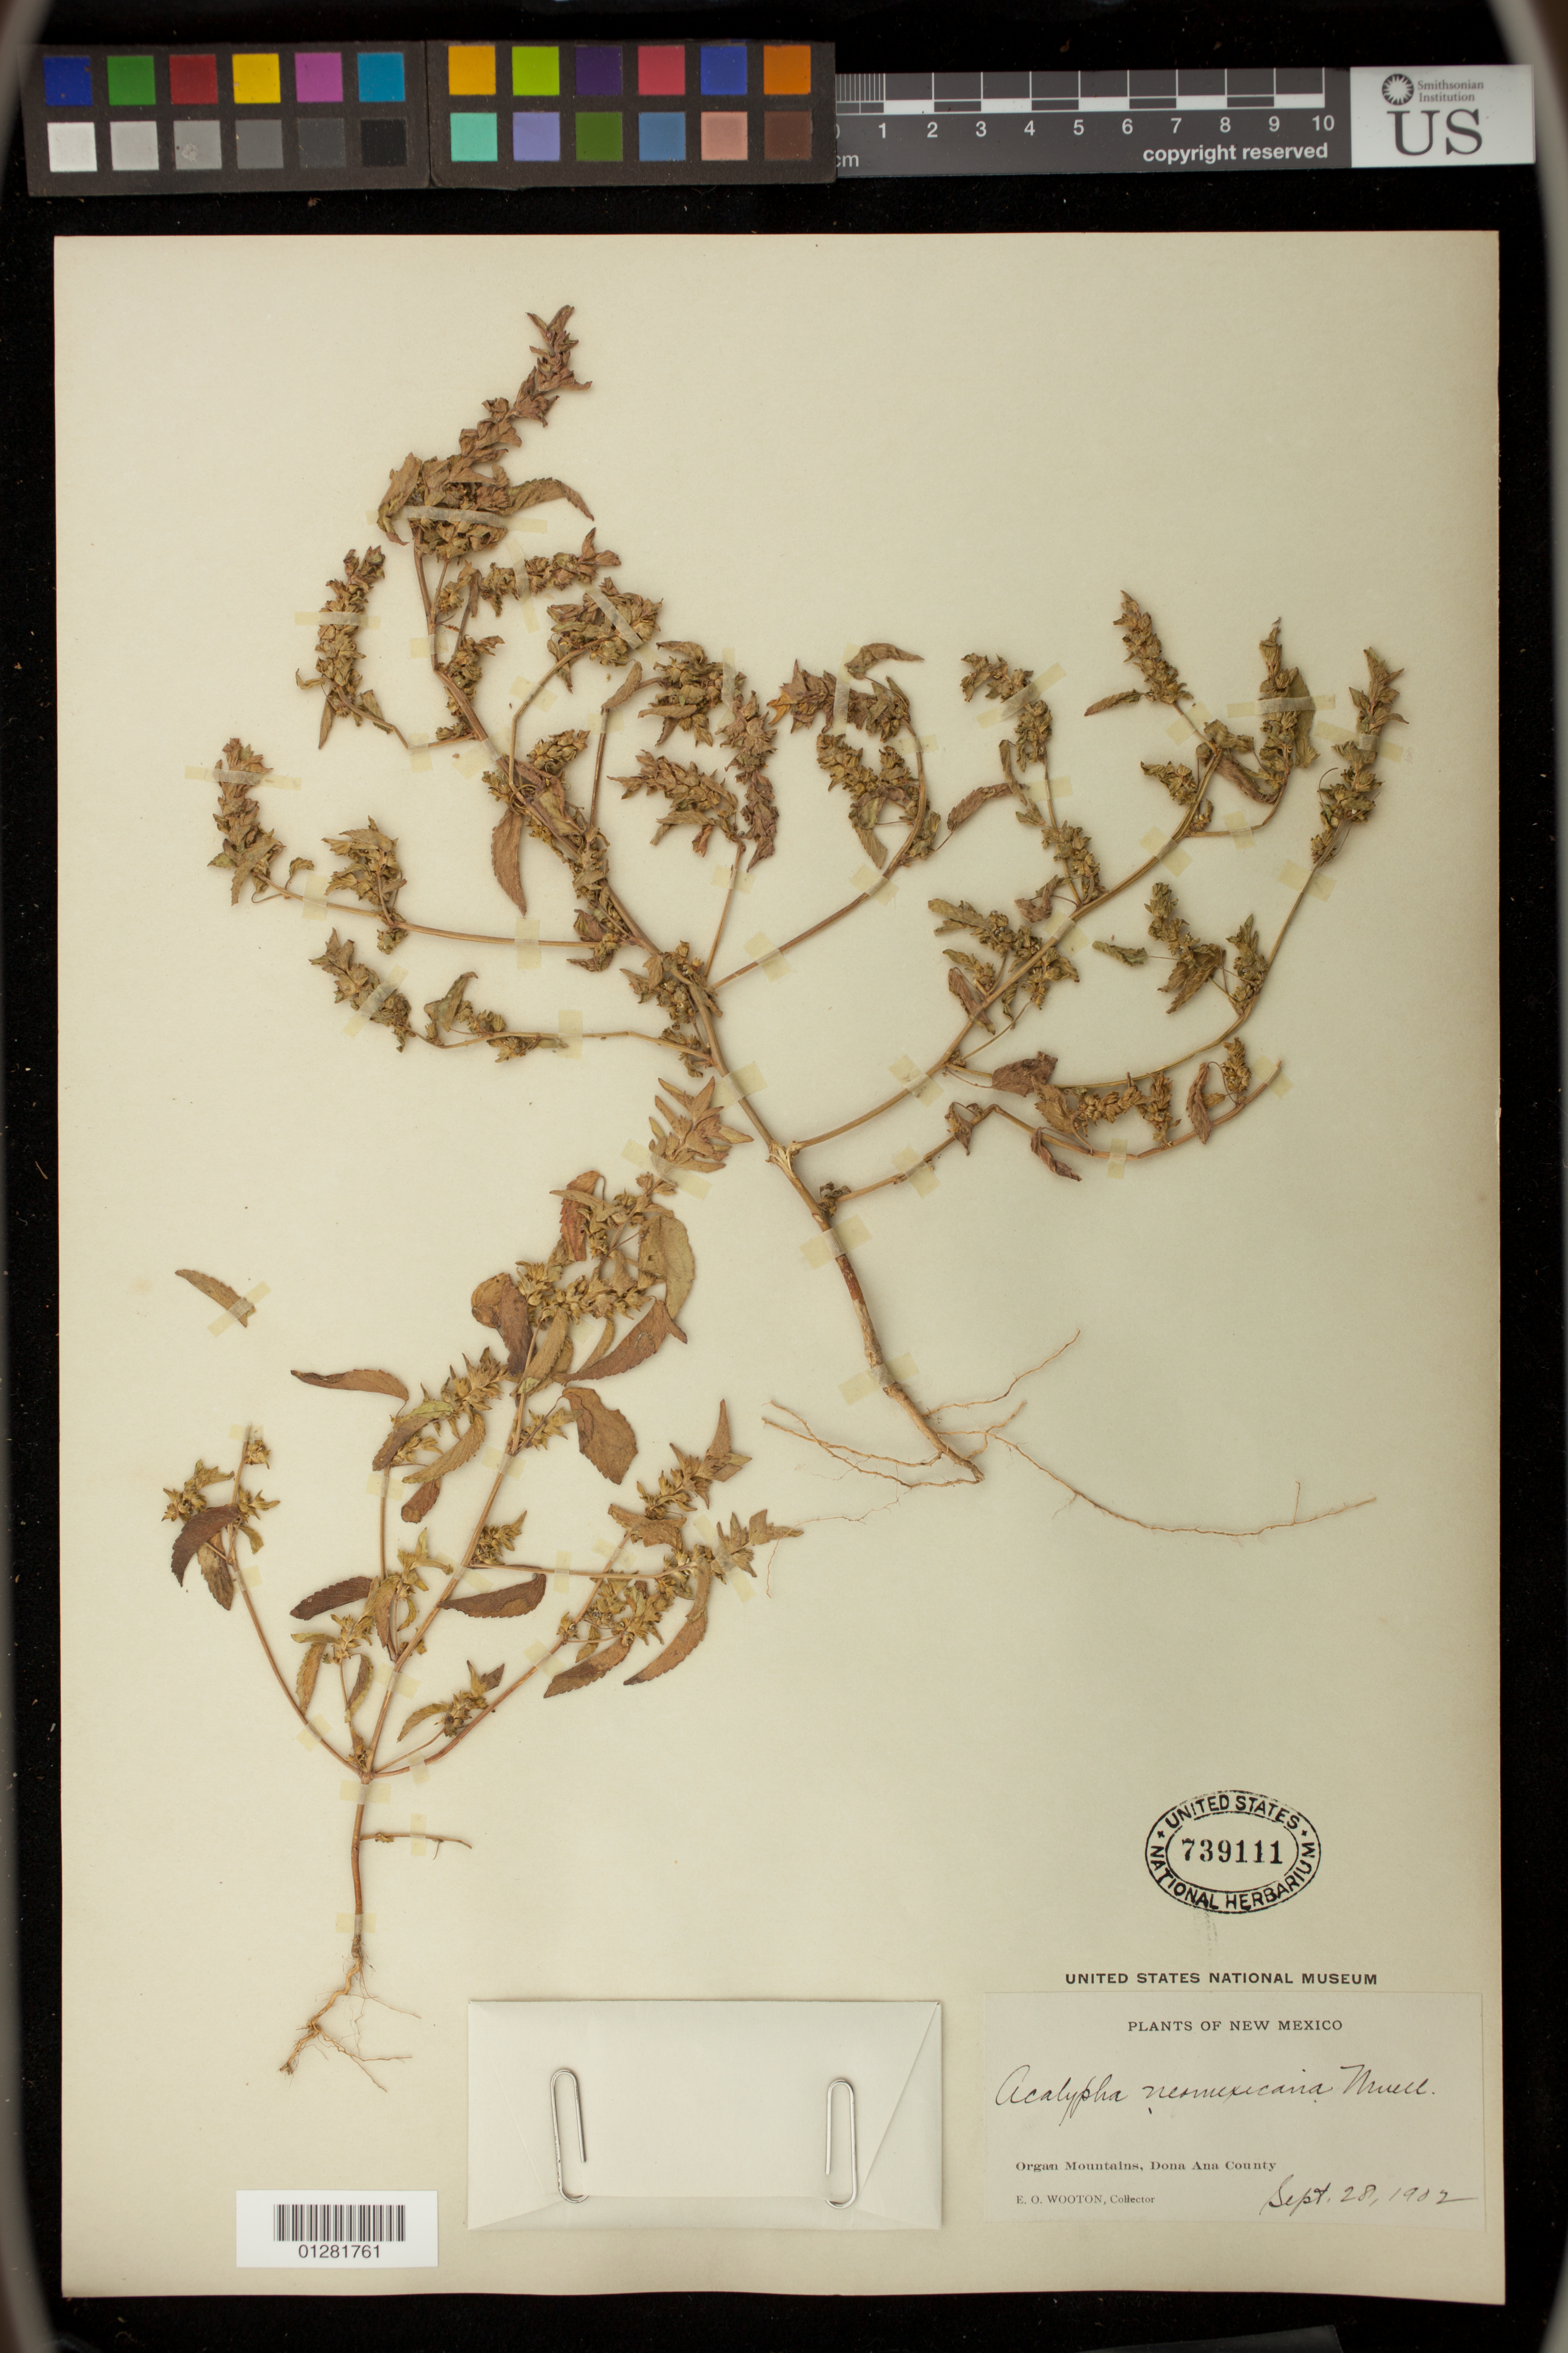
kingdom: Plantae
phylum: Tracheophyta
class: Magnoliopsida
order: Malpighiales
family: Euphorbiaceae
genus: Acalypha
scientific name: Acalypha neomexicana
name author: Müll. Arg.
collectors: E. O. Wooton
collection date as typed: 28 Sep 1902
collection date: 1902-09-28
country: United States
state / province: New Mexico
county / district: Dona Ana County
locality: Organ Mountains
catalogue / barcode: US 739111